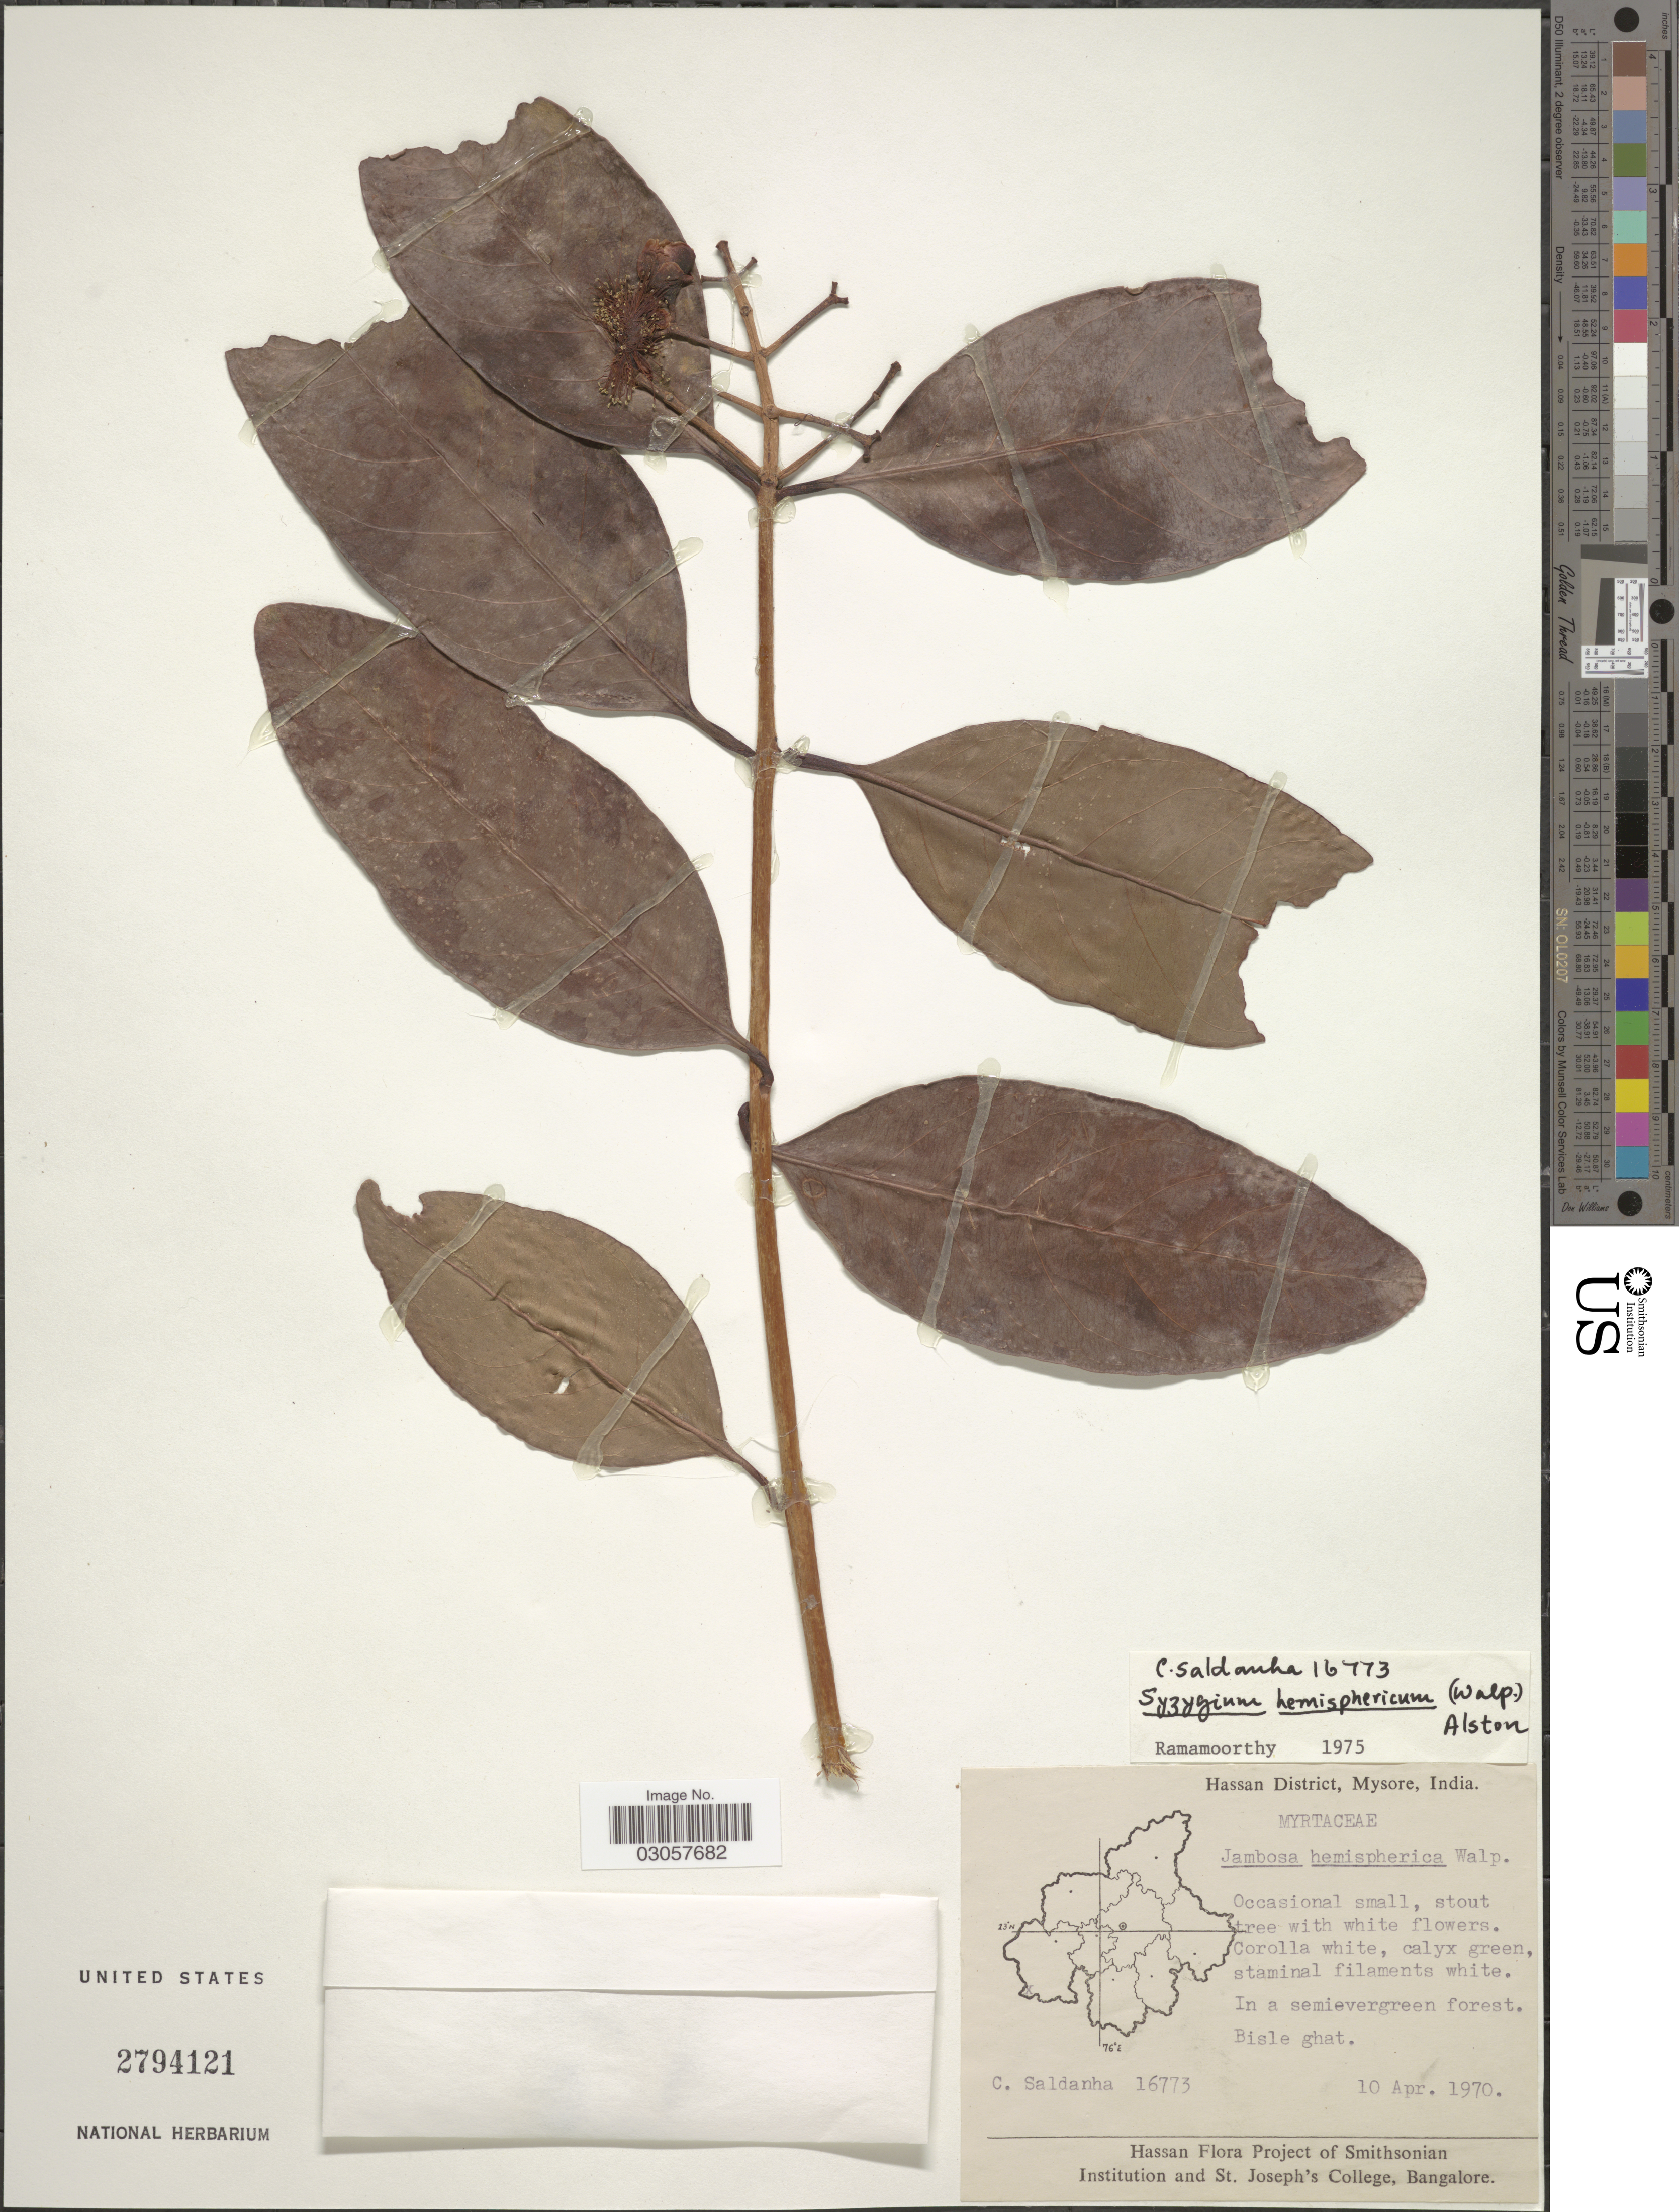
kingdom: Plantae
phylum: Tracheophyta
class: Magnoliopsida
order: Myrtales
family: Myrtaceae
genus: Syzygium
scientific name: Syzygium hemisphericum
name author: (Wight) Alston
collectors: C. Saldanha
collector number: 16773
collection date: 1970-04-10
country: India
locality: Hassan District, Mysore. Bisle ghat.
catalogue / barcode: US 2794121